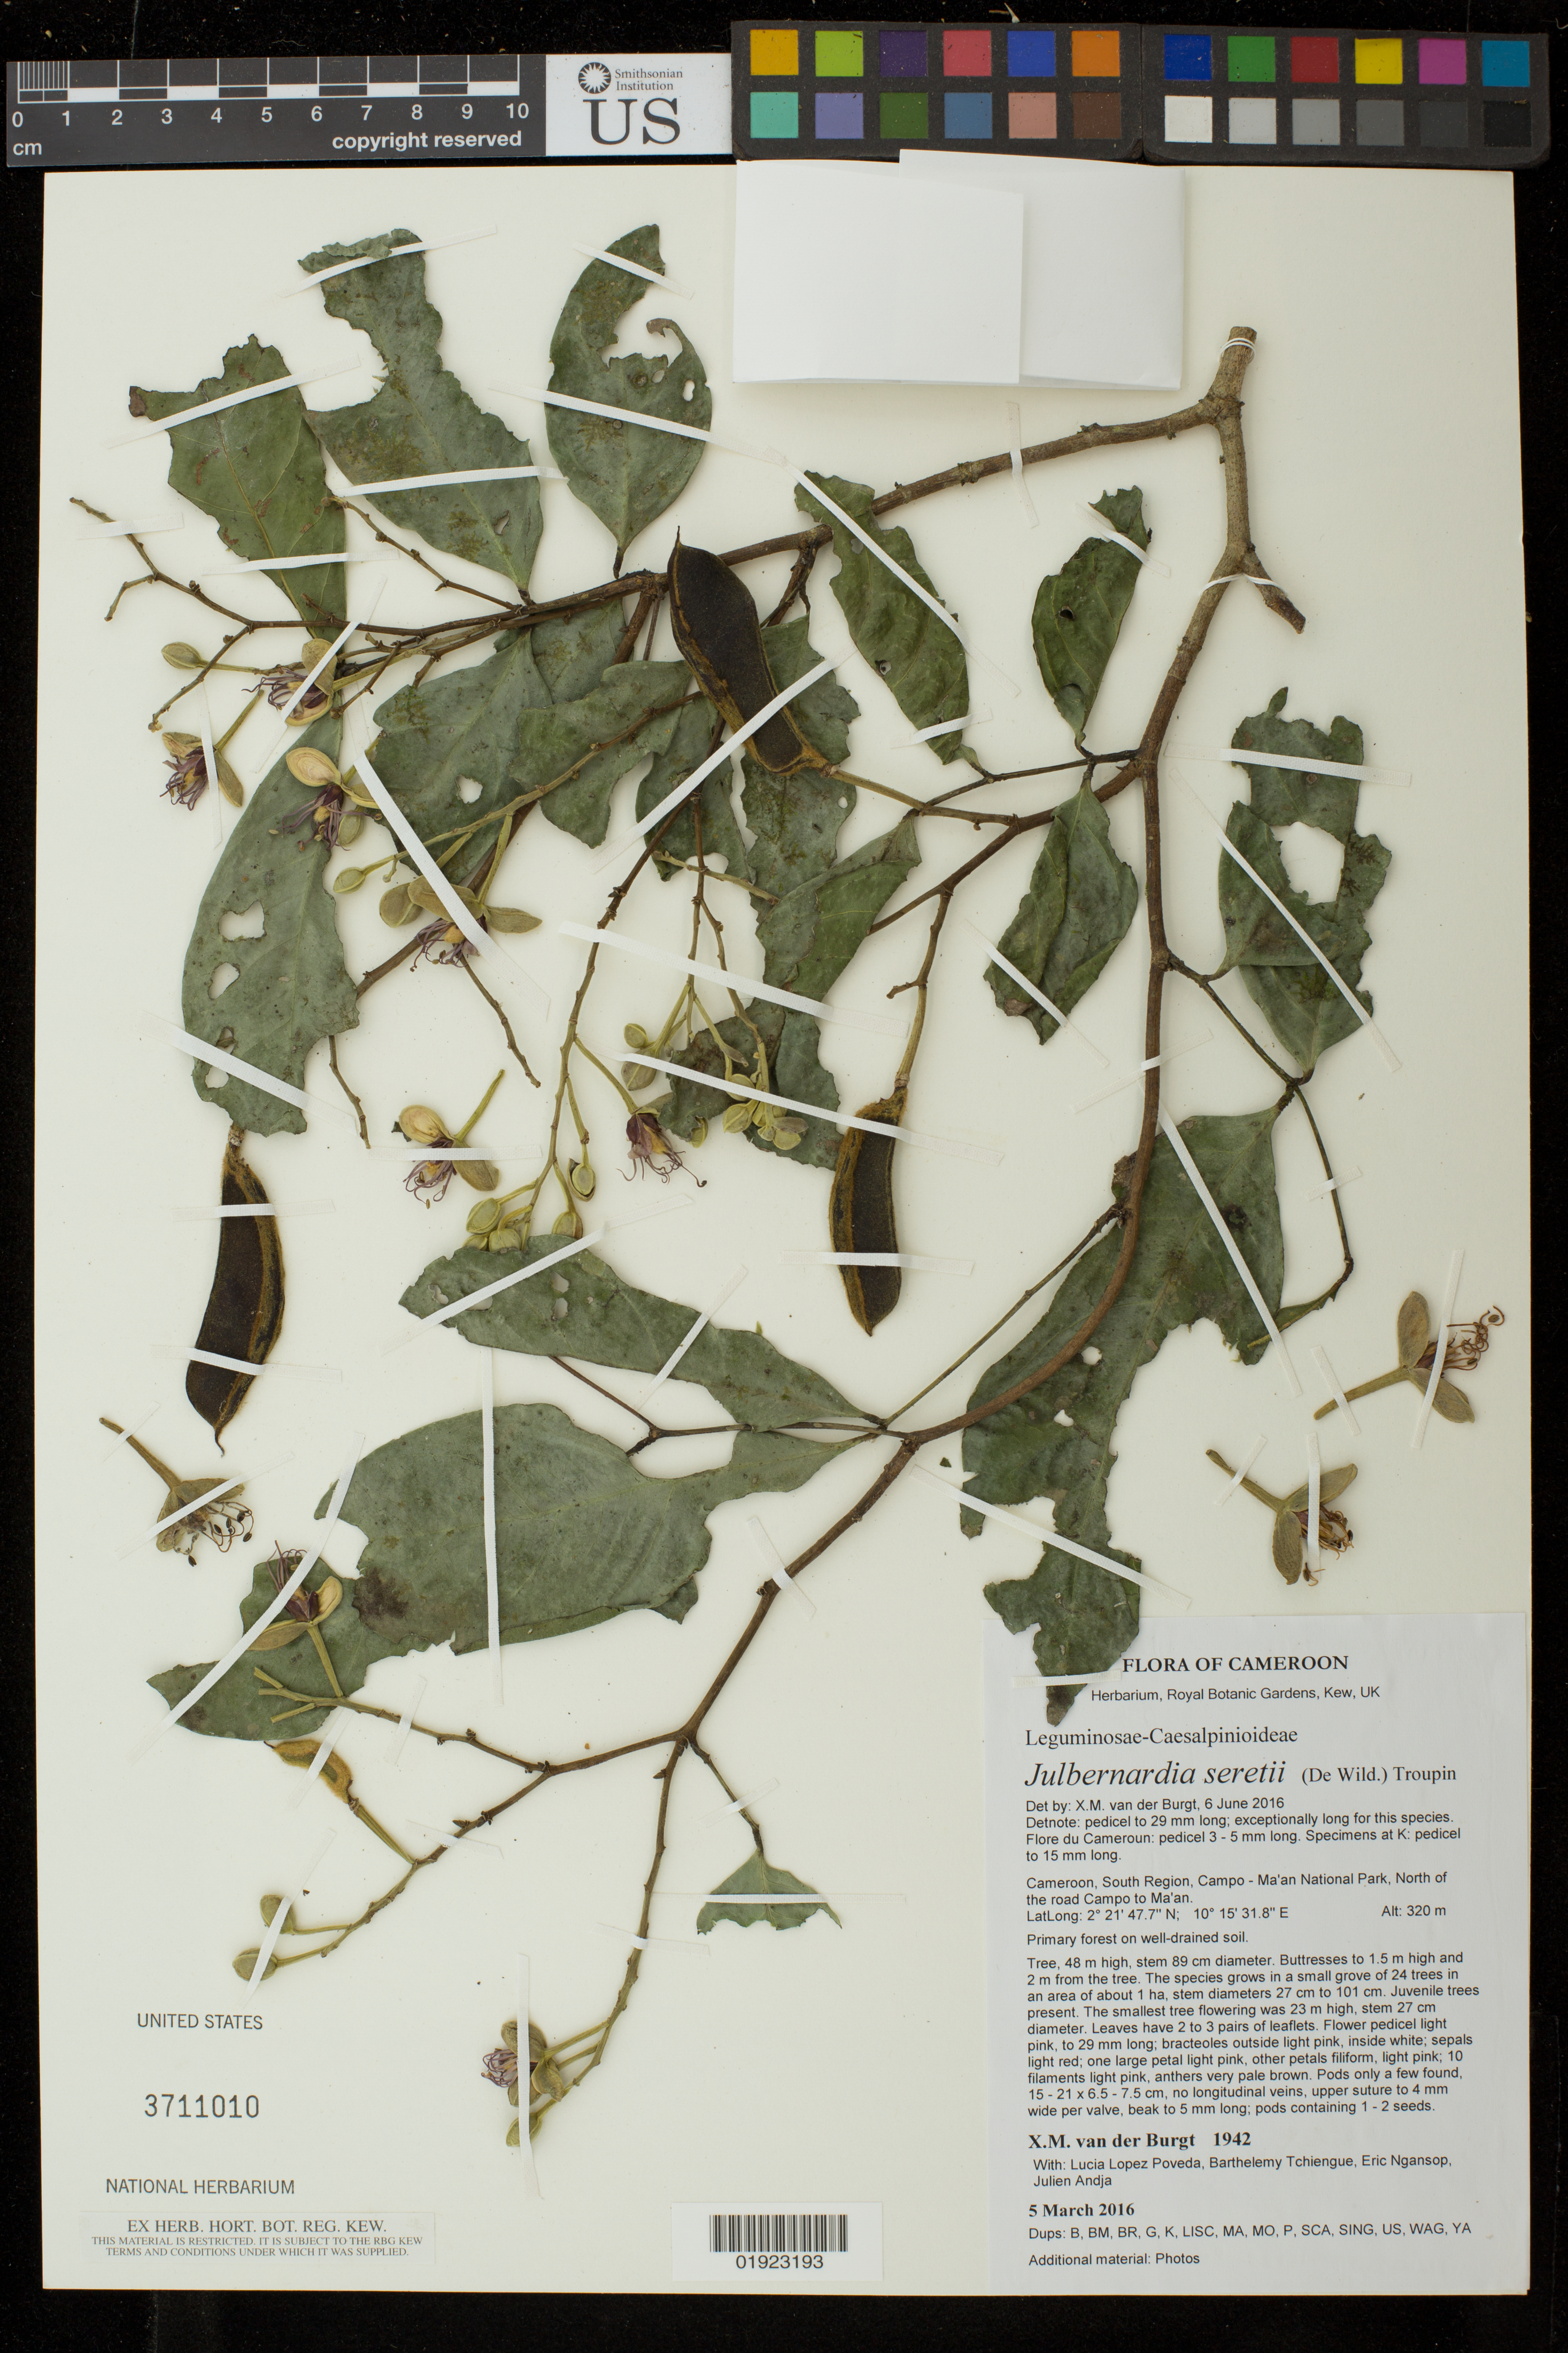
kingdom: Plantae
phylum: Tracheophyta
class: Magnoliopsida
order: Fabales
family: Fabaceae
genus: Julbernardia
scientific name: Julbernardia seretii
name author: (De Wild.) Troupin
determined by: van der Burgt, X. M.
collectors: X. M. van der Burgt, L. Poveda, B. Tchiengue, E. Ngansop & J. Andja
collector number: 1942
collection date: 2016-03-05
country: Cameroon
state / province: Sud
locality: Campo.- Ma'an National park, North of the road Campo to Ma'an.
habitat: Primary forest on well-drained soil.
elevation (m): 320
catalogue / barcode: US 3711010